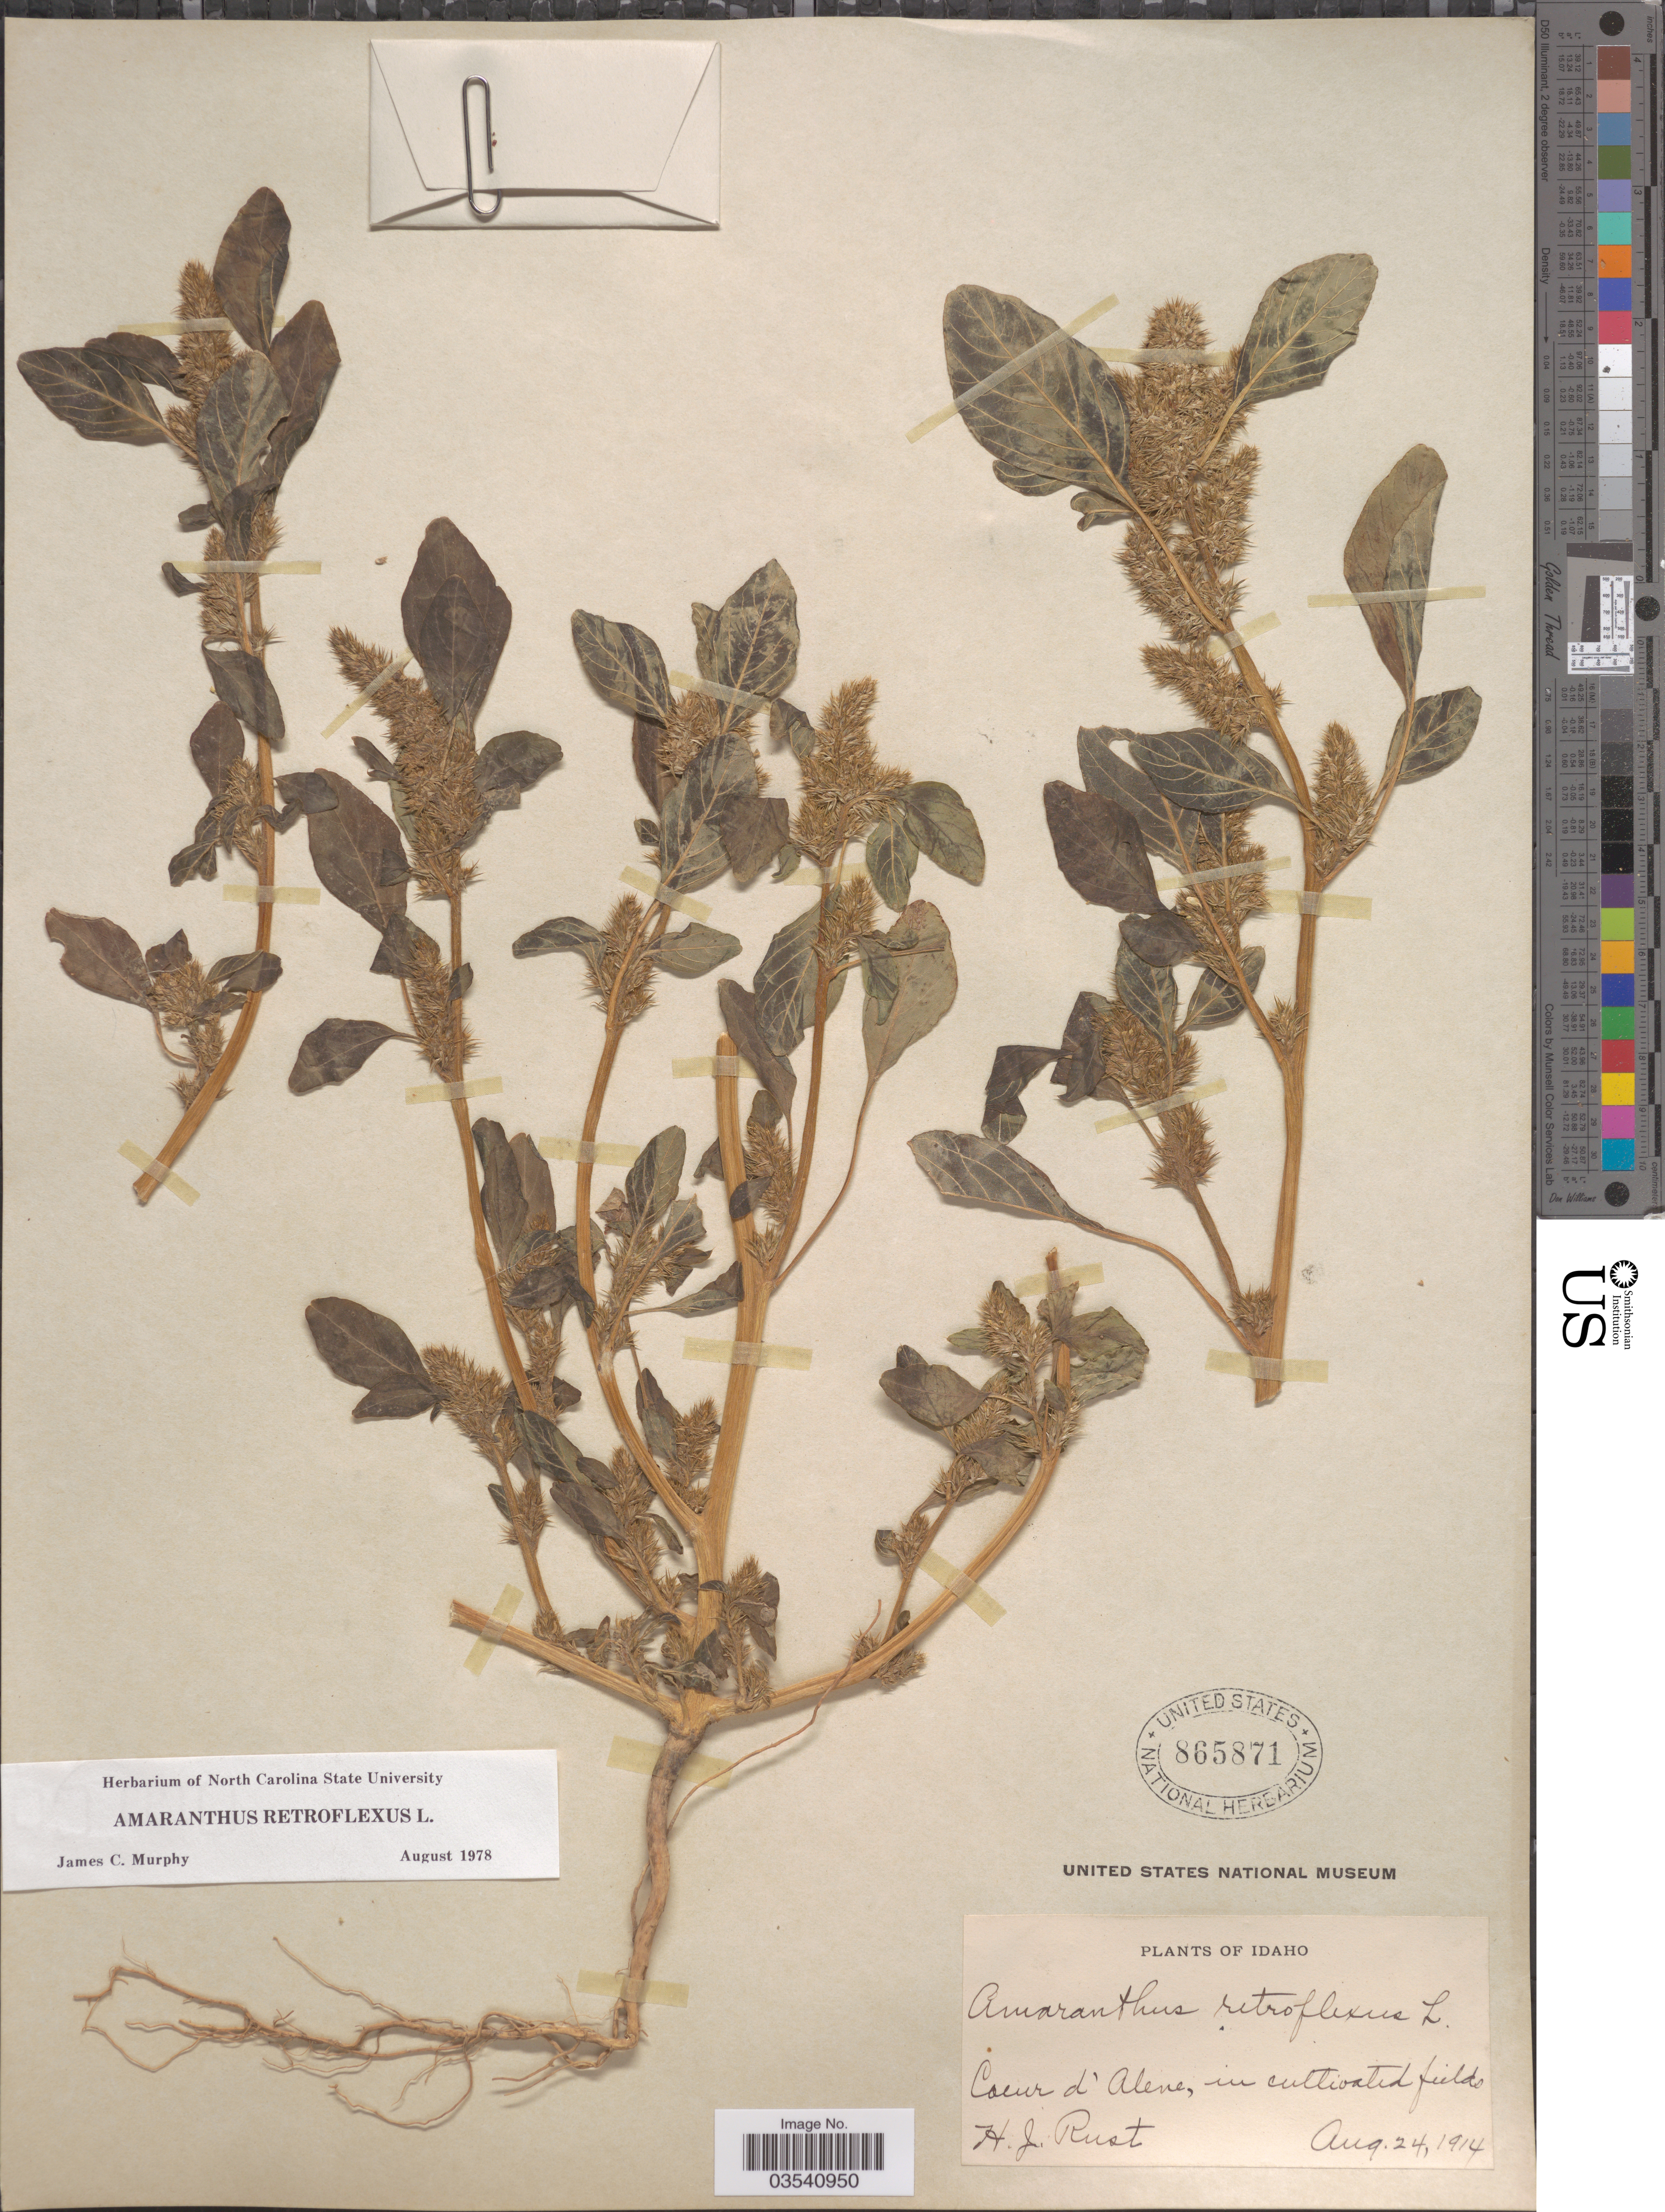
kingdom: Plantae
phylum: Tracheophyta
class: Magnoliopsida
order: Caryophyllales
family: Amaranthaceae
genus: Amaranthus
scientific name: Amaranthus retroflexus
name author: L.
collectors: H. J. Rust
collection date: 1914-08-24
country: United States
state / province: Idaho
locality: Coeur d'Alene.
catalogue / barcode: US 865871